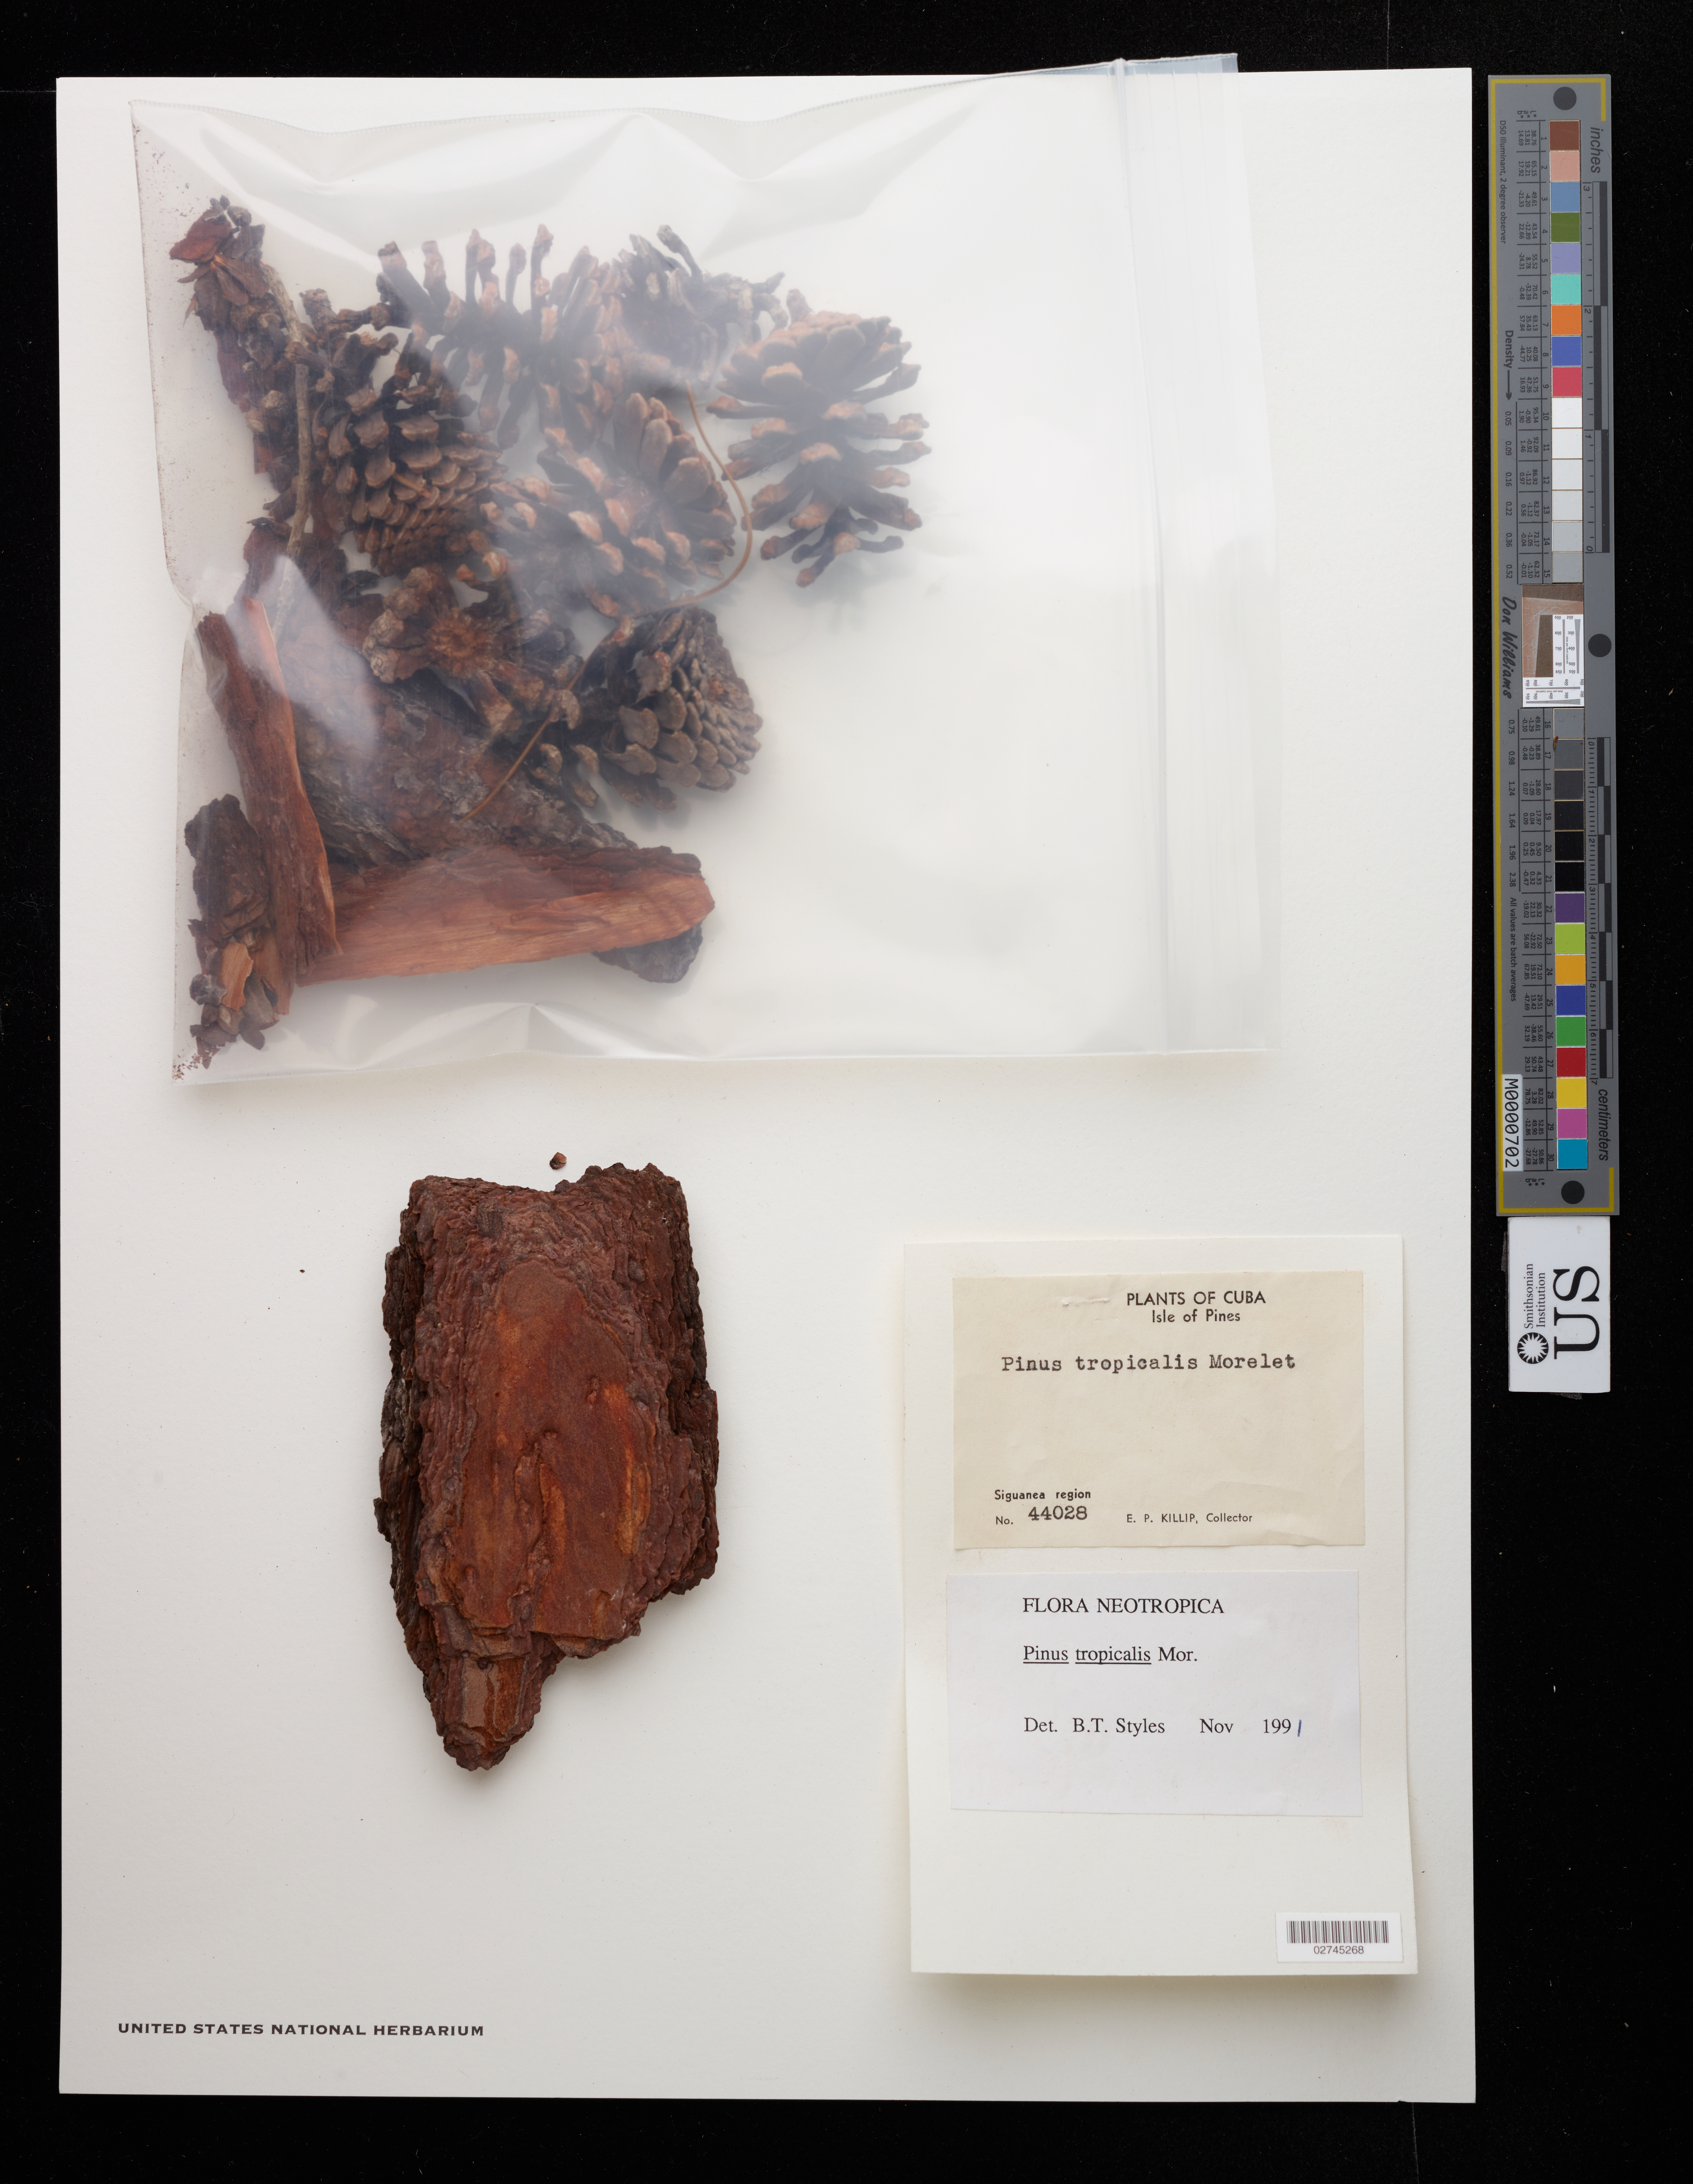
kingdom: Plantae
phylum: Tracheophyta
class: Pinopsida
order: Pinales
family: Pinaceae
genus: Pinus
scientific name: Pinus sp.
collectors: E. P. Killip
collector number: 44028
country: Cuba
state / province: Isla de La Juventud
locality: Siguanea region